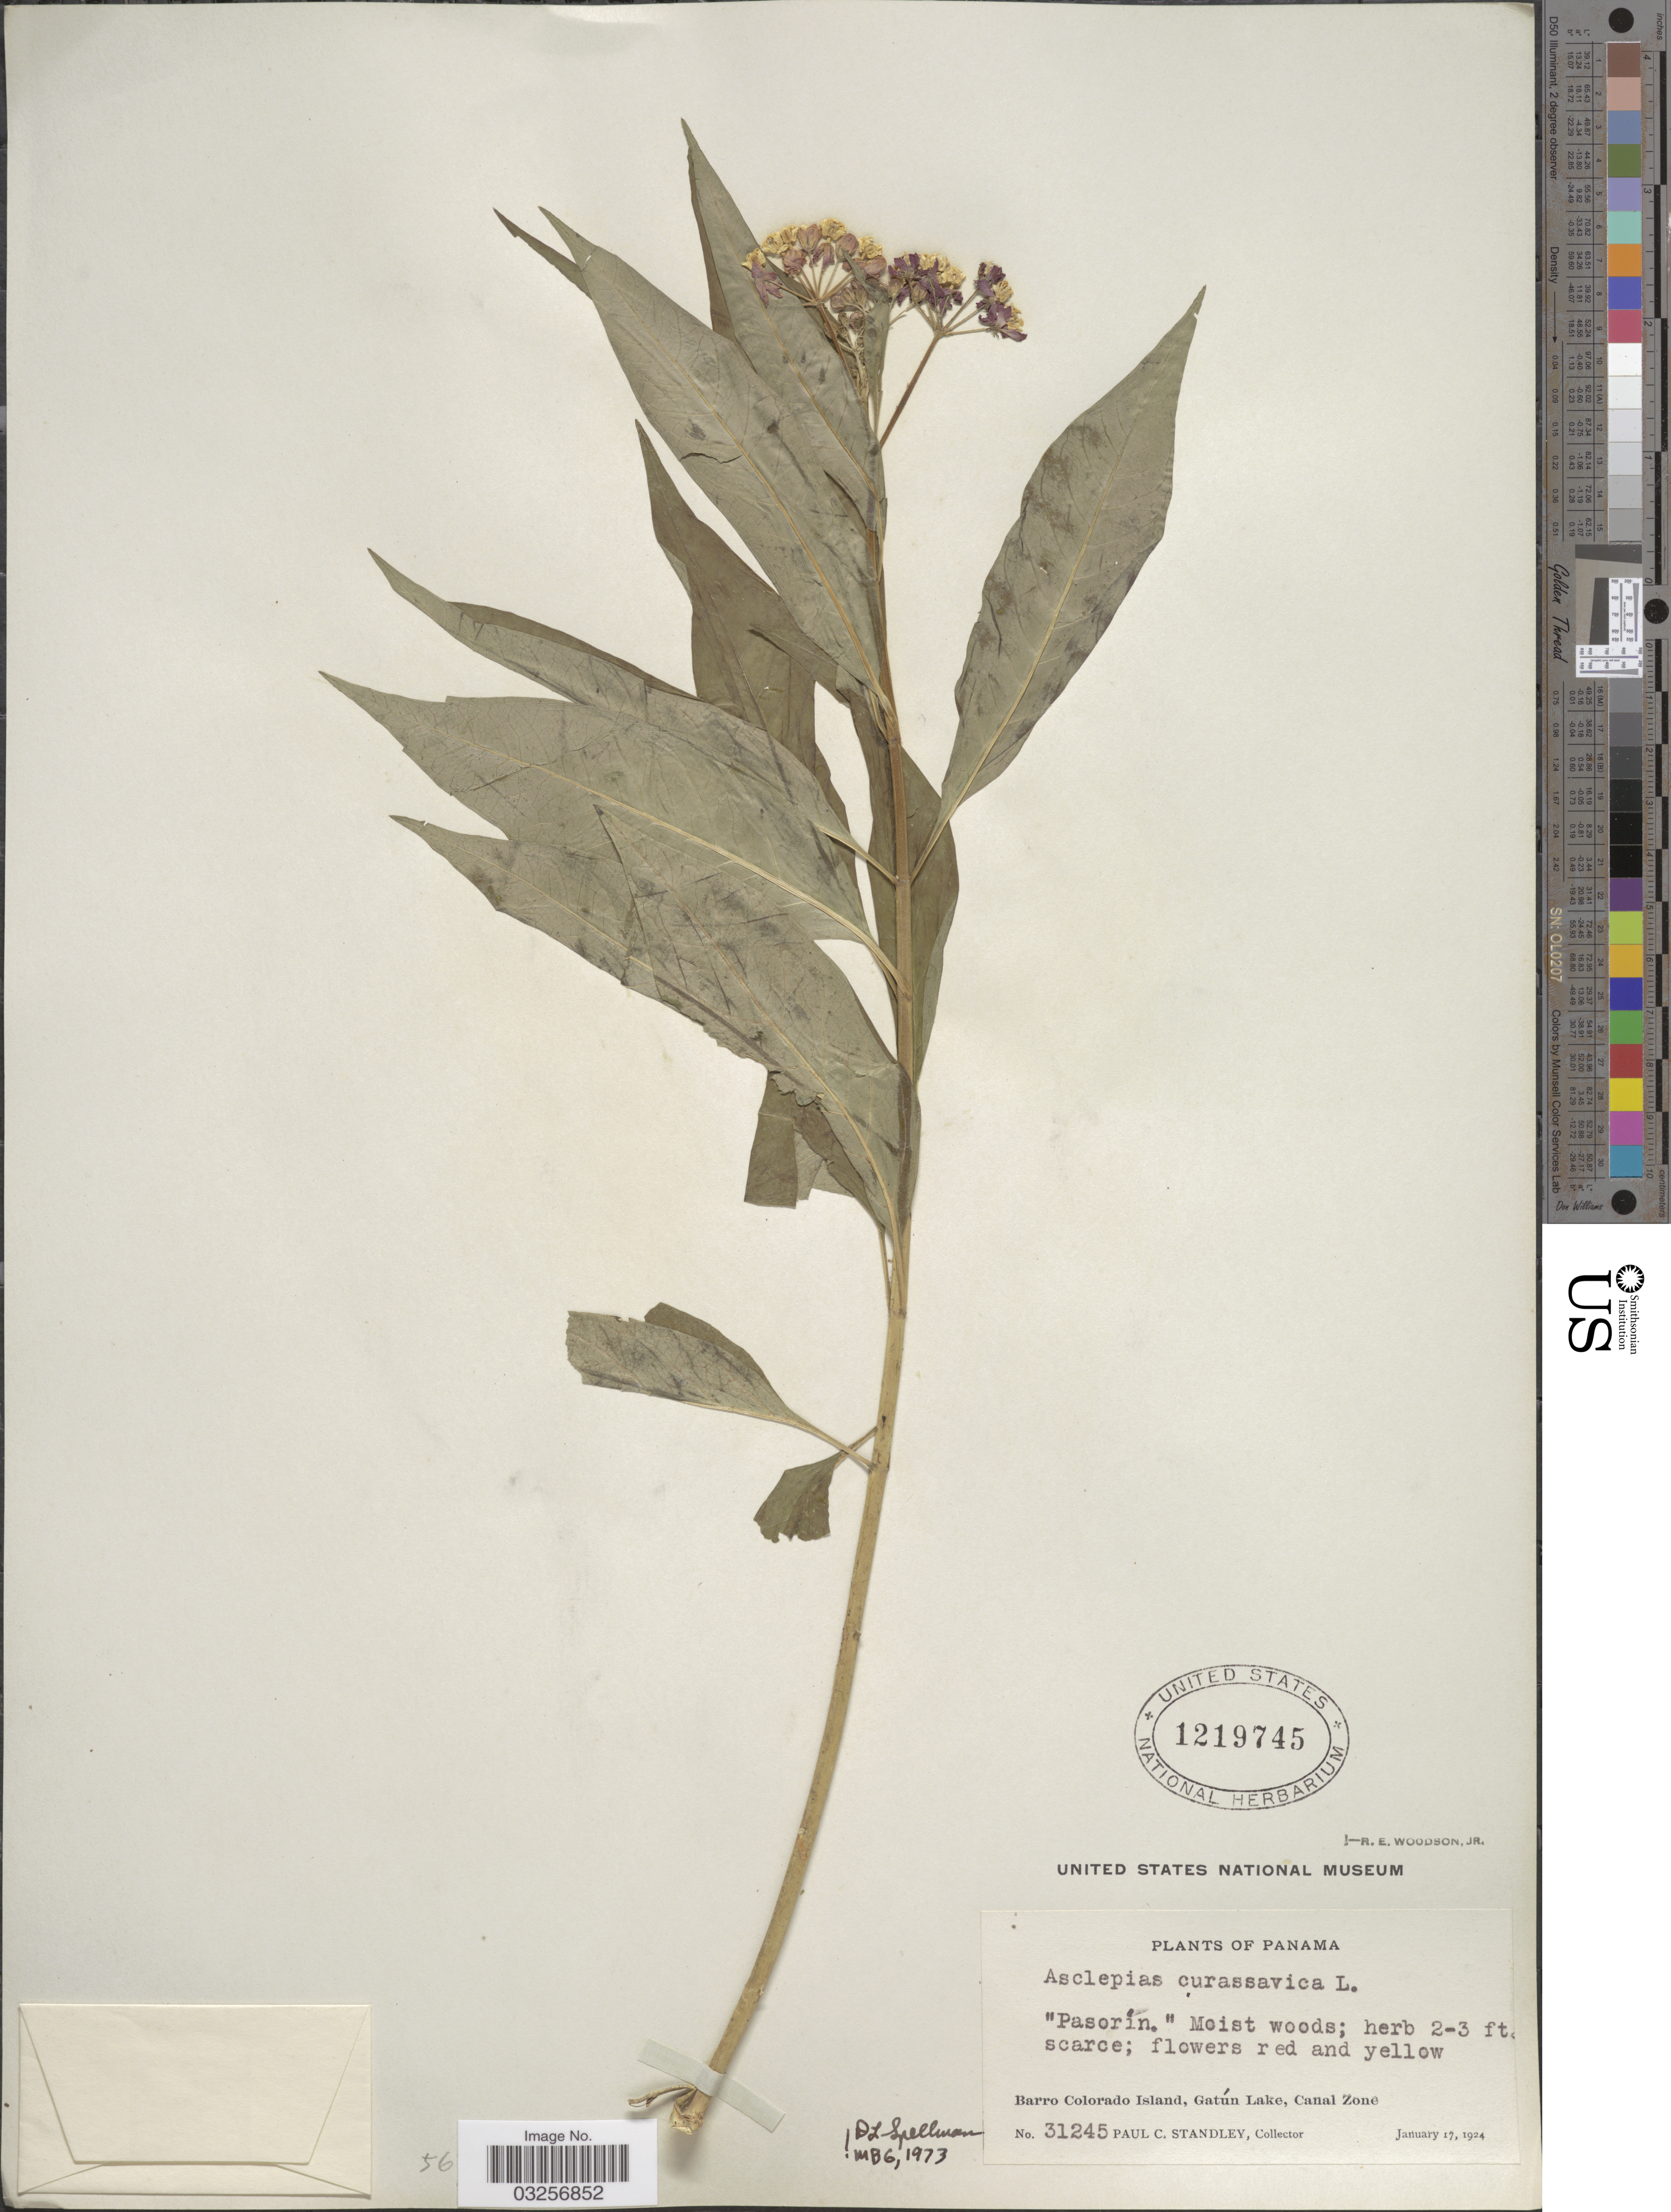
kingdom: Plantae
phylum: Tracheophyta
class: Magnoliopsida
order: Gentianales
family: Apocynaceae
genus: Asclepias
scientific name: Asclepias curassavica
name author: L.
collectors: P. C. Standley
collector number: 31245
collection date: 1924-01-17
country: Panama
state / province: Panamá Oeste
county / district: Canal Zone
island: Barro Colorado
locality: Barro Colorado Island, Gatún Lake, Canal Zone.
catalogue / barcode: US 1219745